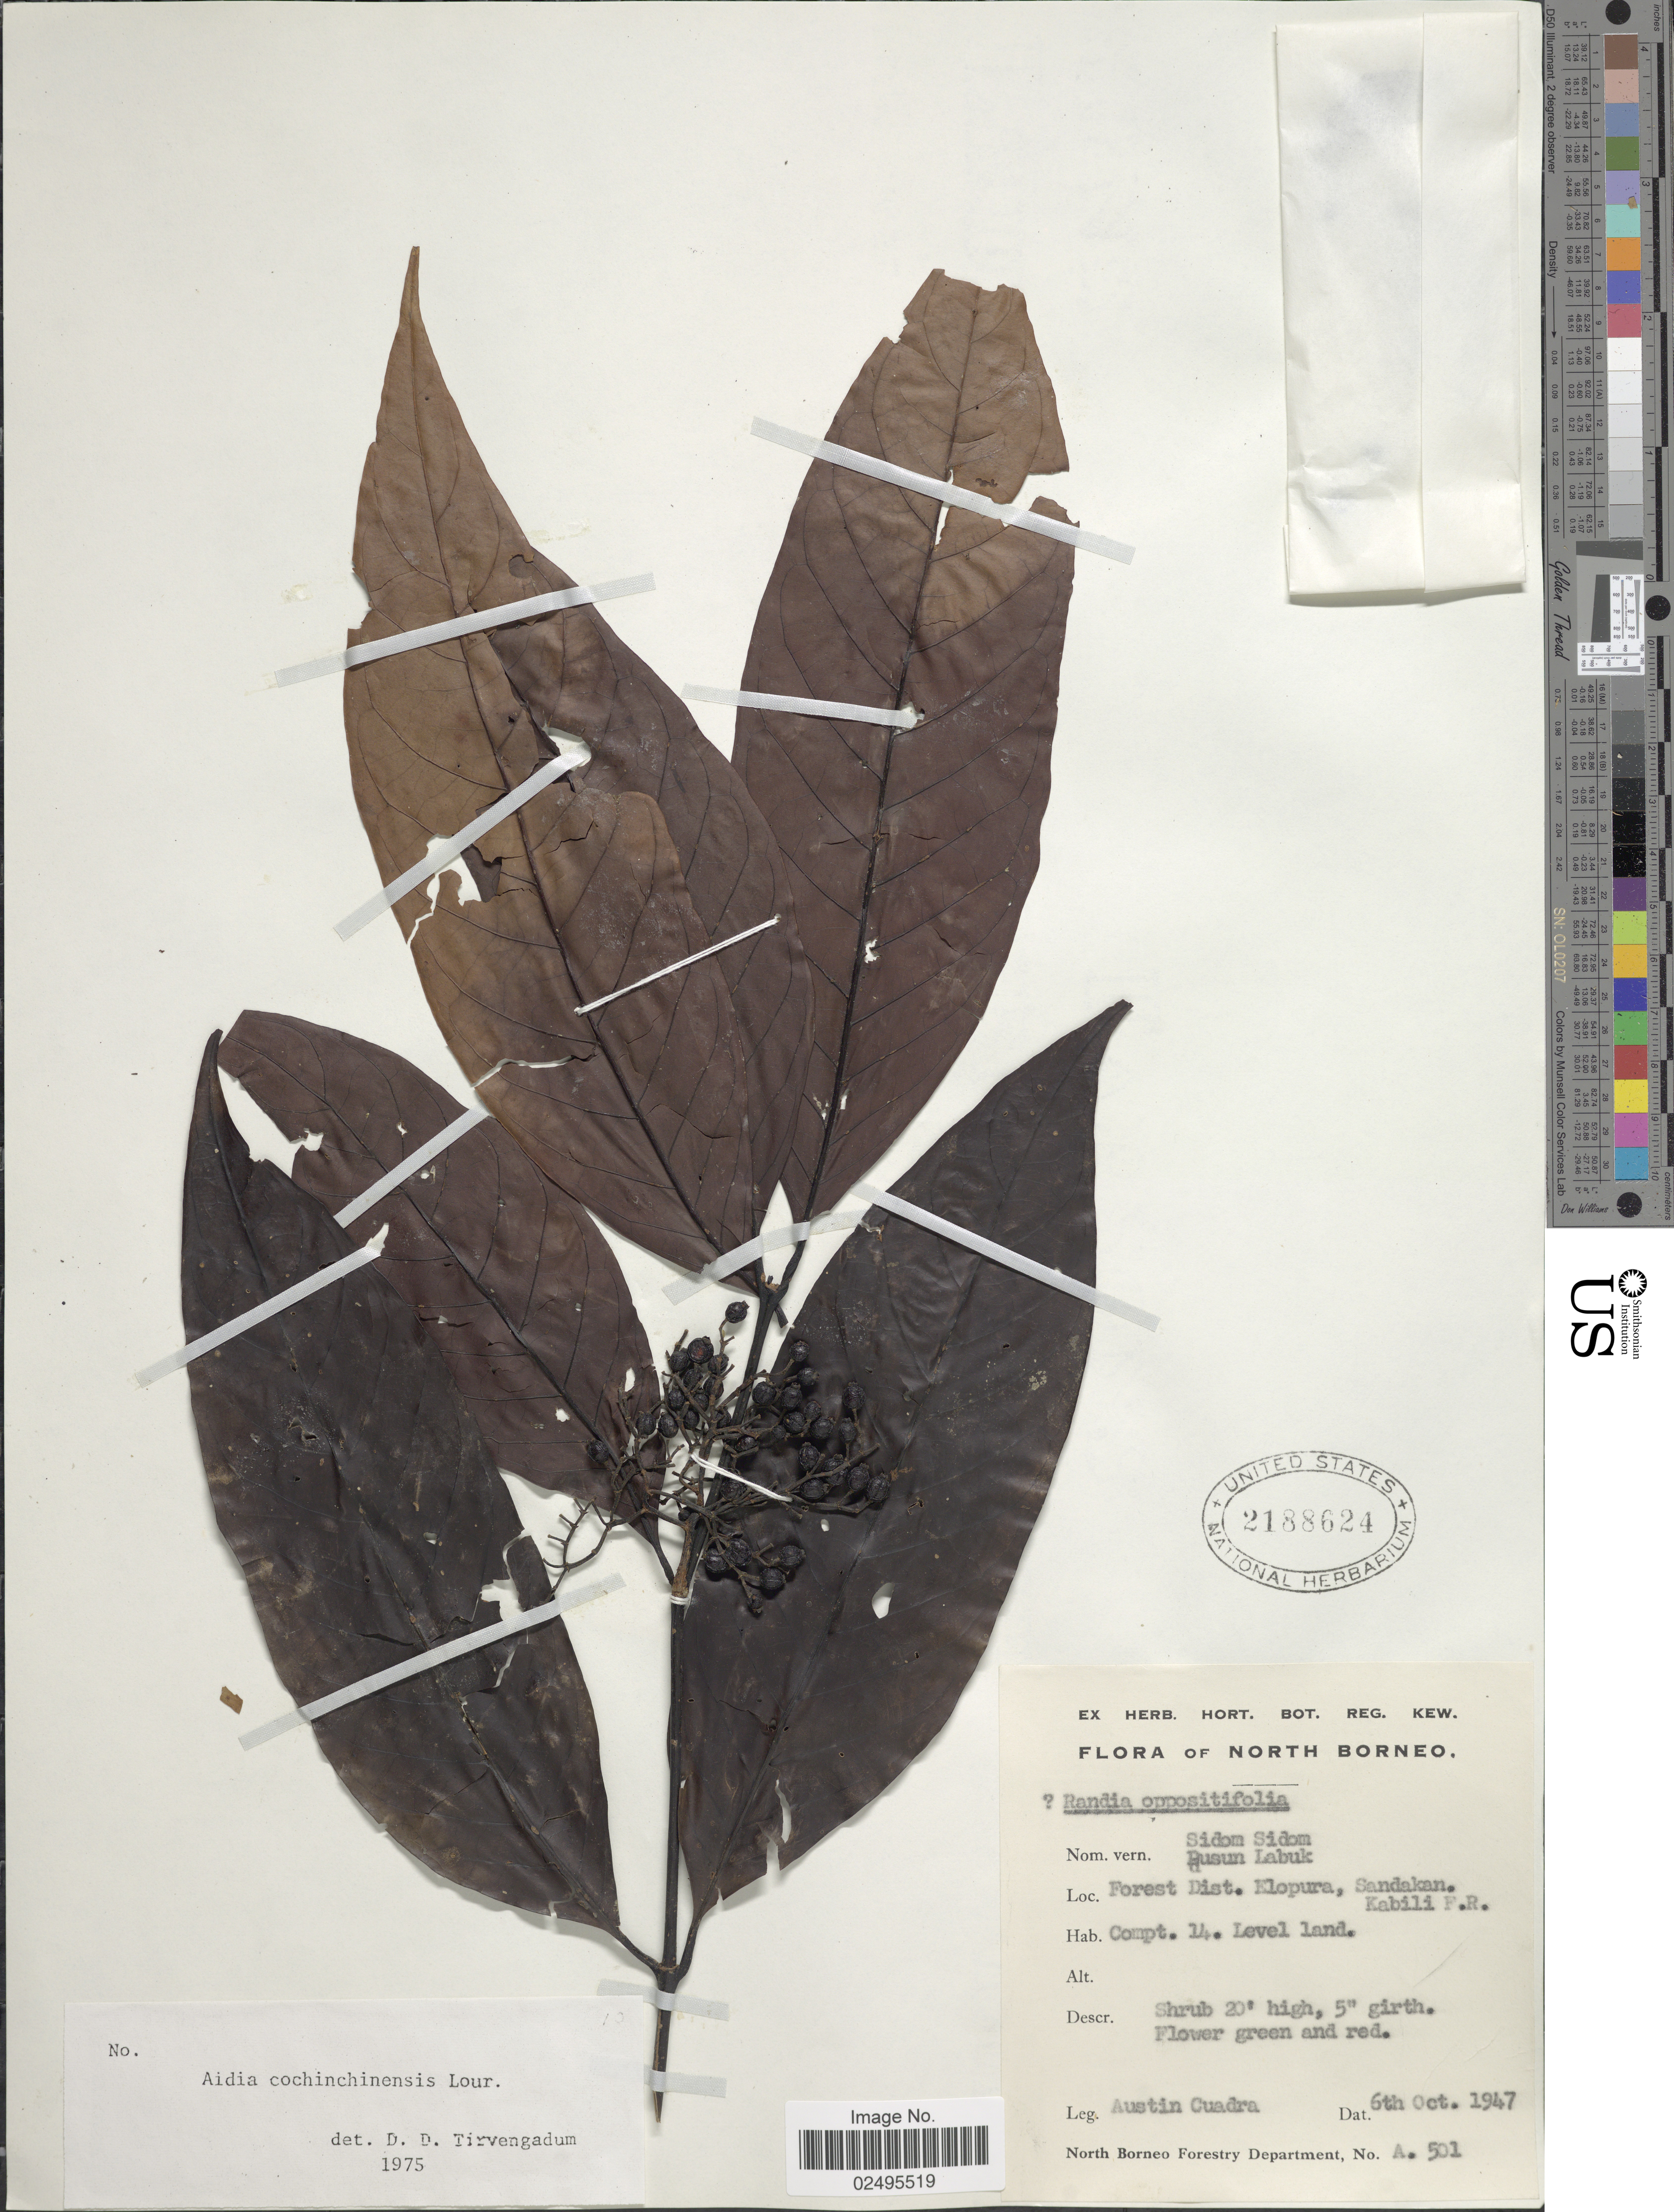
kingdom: Plantae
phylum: Tracheophyta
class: Magnoliopsida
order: Gentianales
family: Rubiaceae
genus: Aidia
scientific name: Aidia graeffei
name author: (Reinecke) Tirveng.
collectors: A. Cuadra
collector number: A501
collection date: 1947-10-06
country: Malaysia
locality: North Borneo, Forest Dist. Elopura, Sandakan, Kabili F.R., Compt. 14. Level land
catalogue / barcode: US 2188624